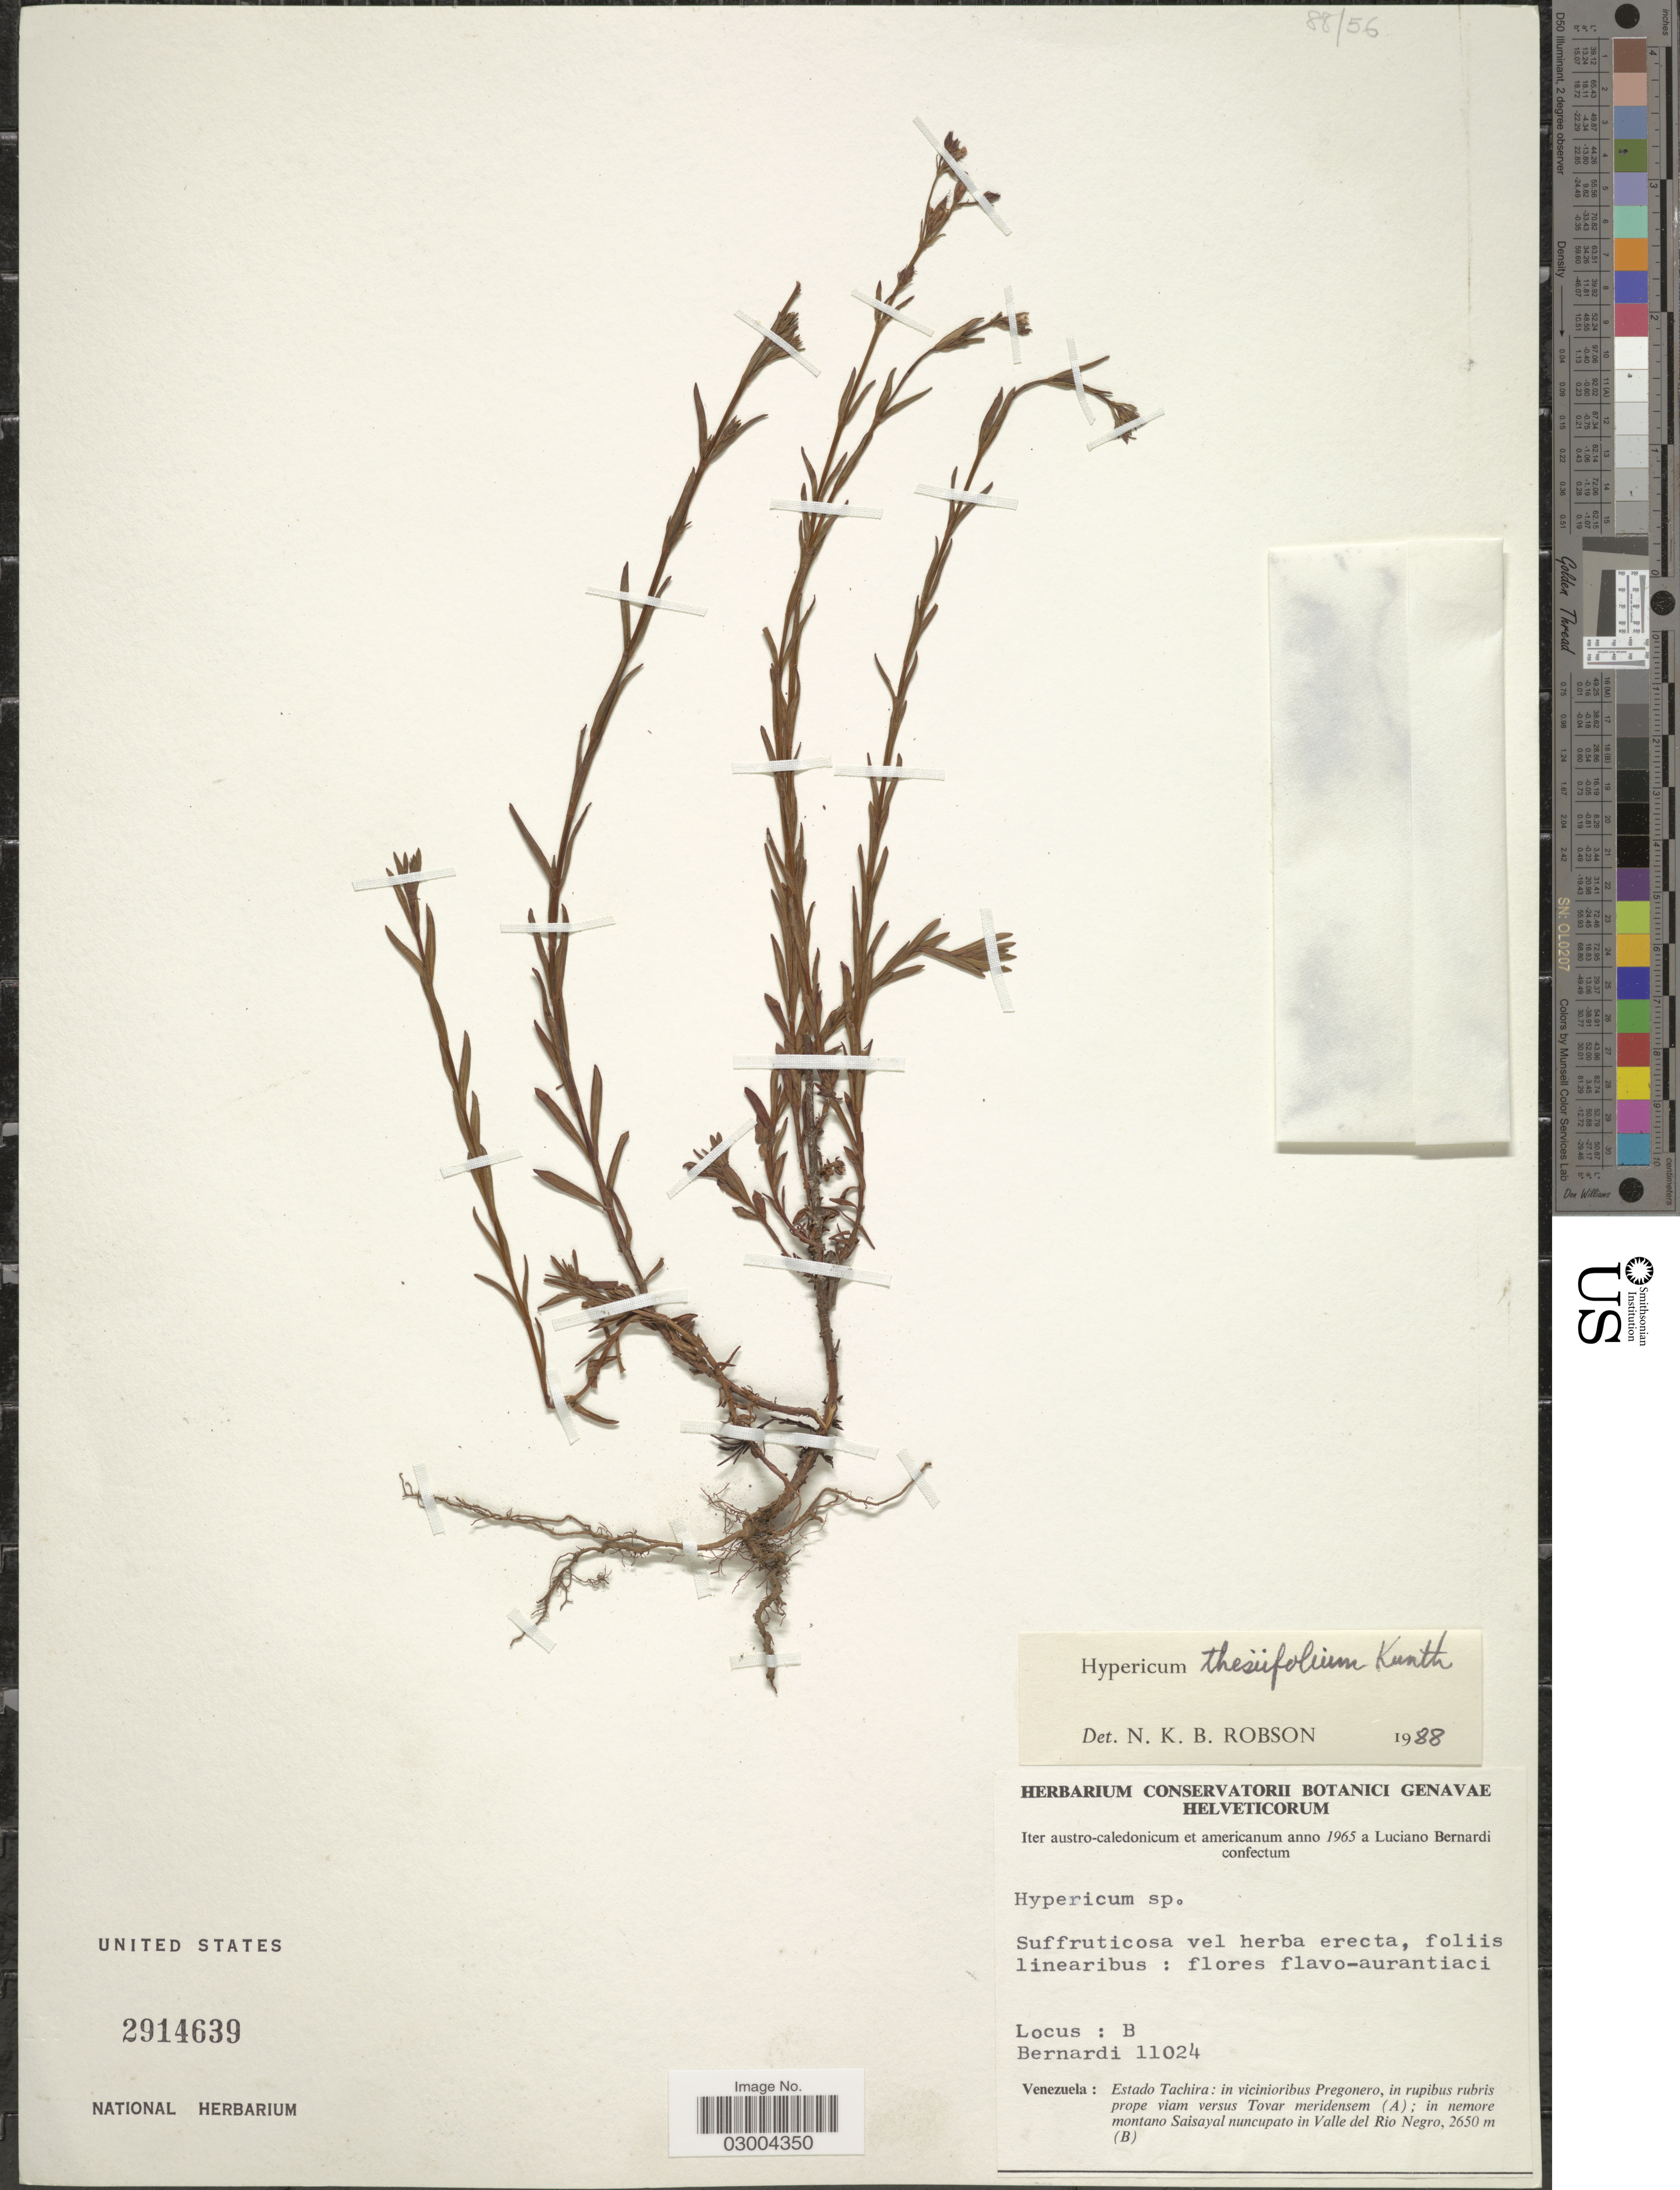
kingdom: Plantae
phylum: Tracheophyta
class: Magnoliopsida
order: Malpighiales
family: Hypericaceae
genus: Hypericum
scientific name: Hypericum thesiifolium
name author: Kunth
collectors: L. Bernardi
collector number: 11024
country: Venezuela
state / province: Tachira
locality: Estado Tachira: in nemore montano Saisayal nuncupato in Valle del Rio Negro.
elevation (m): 2650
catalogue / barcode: US 2914639